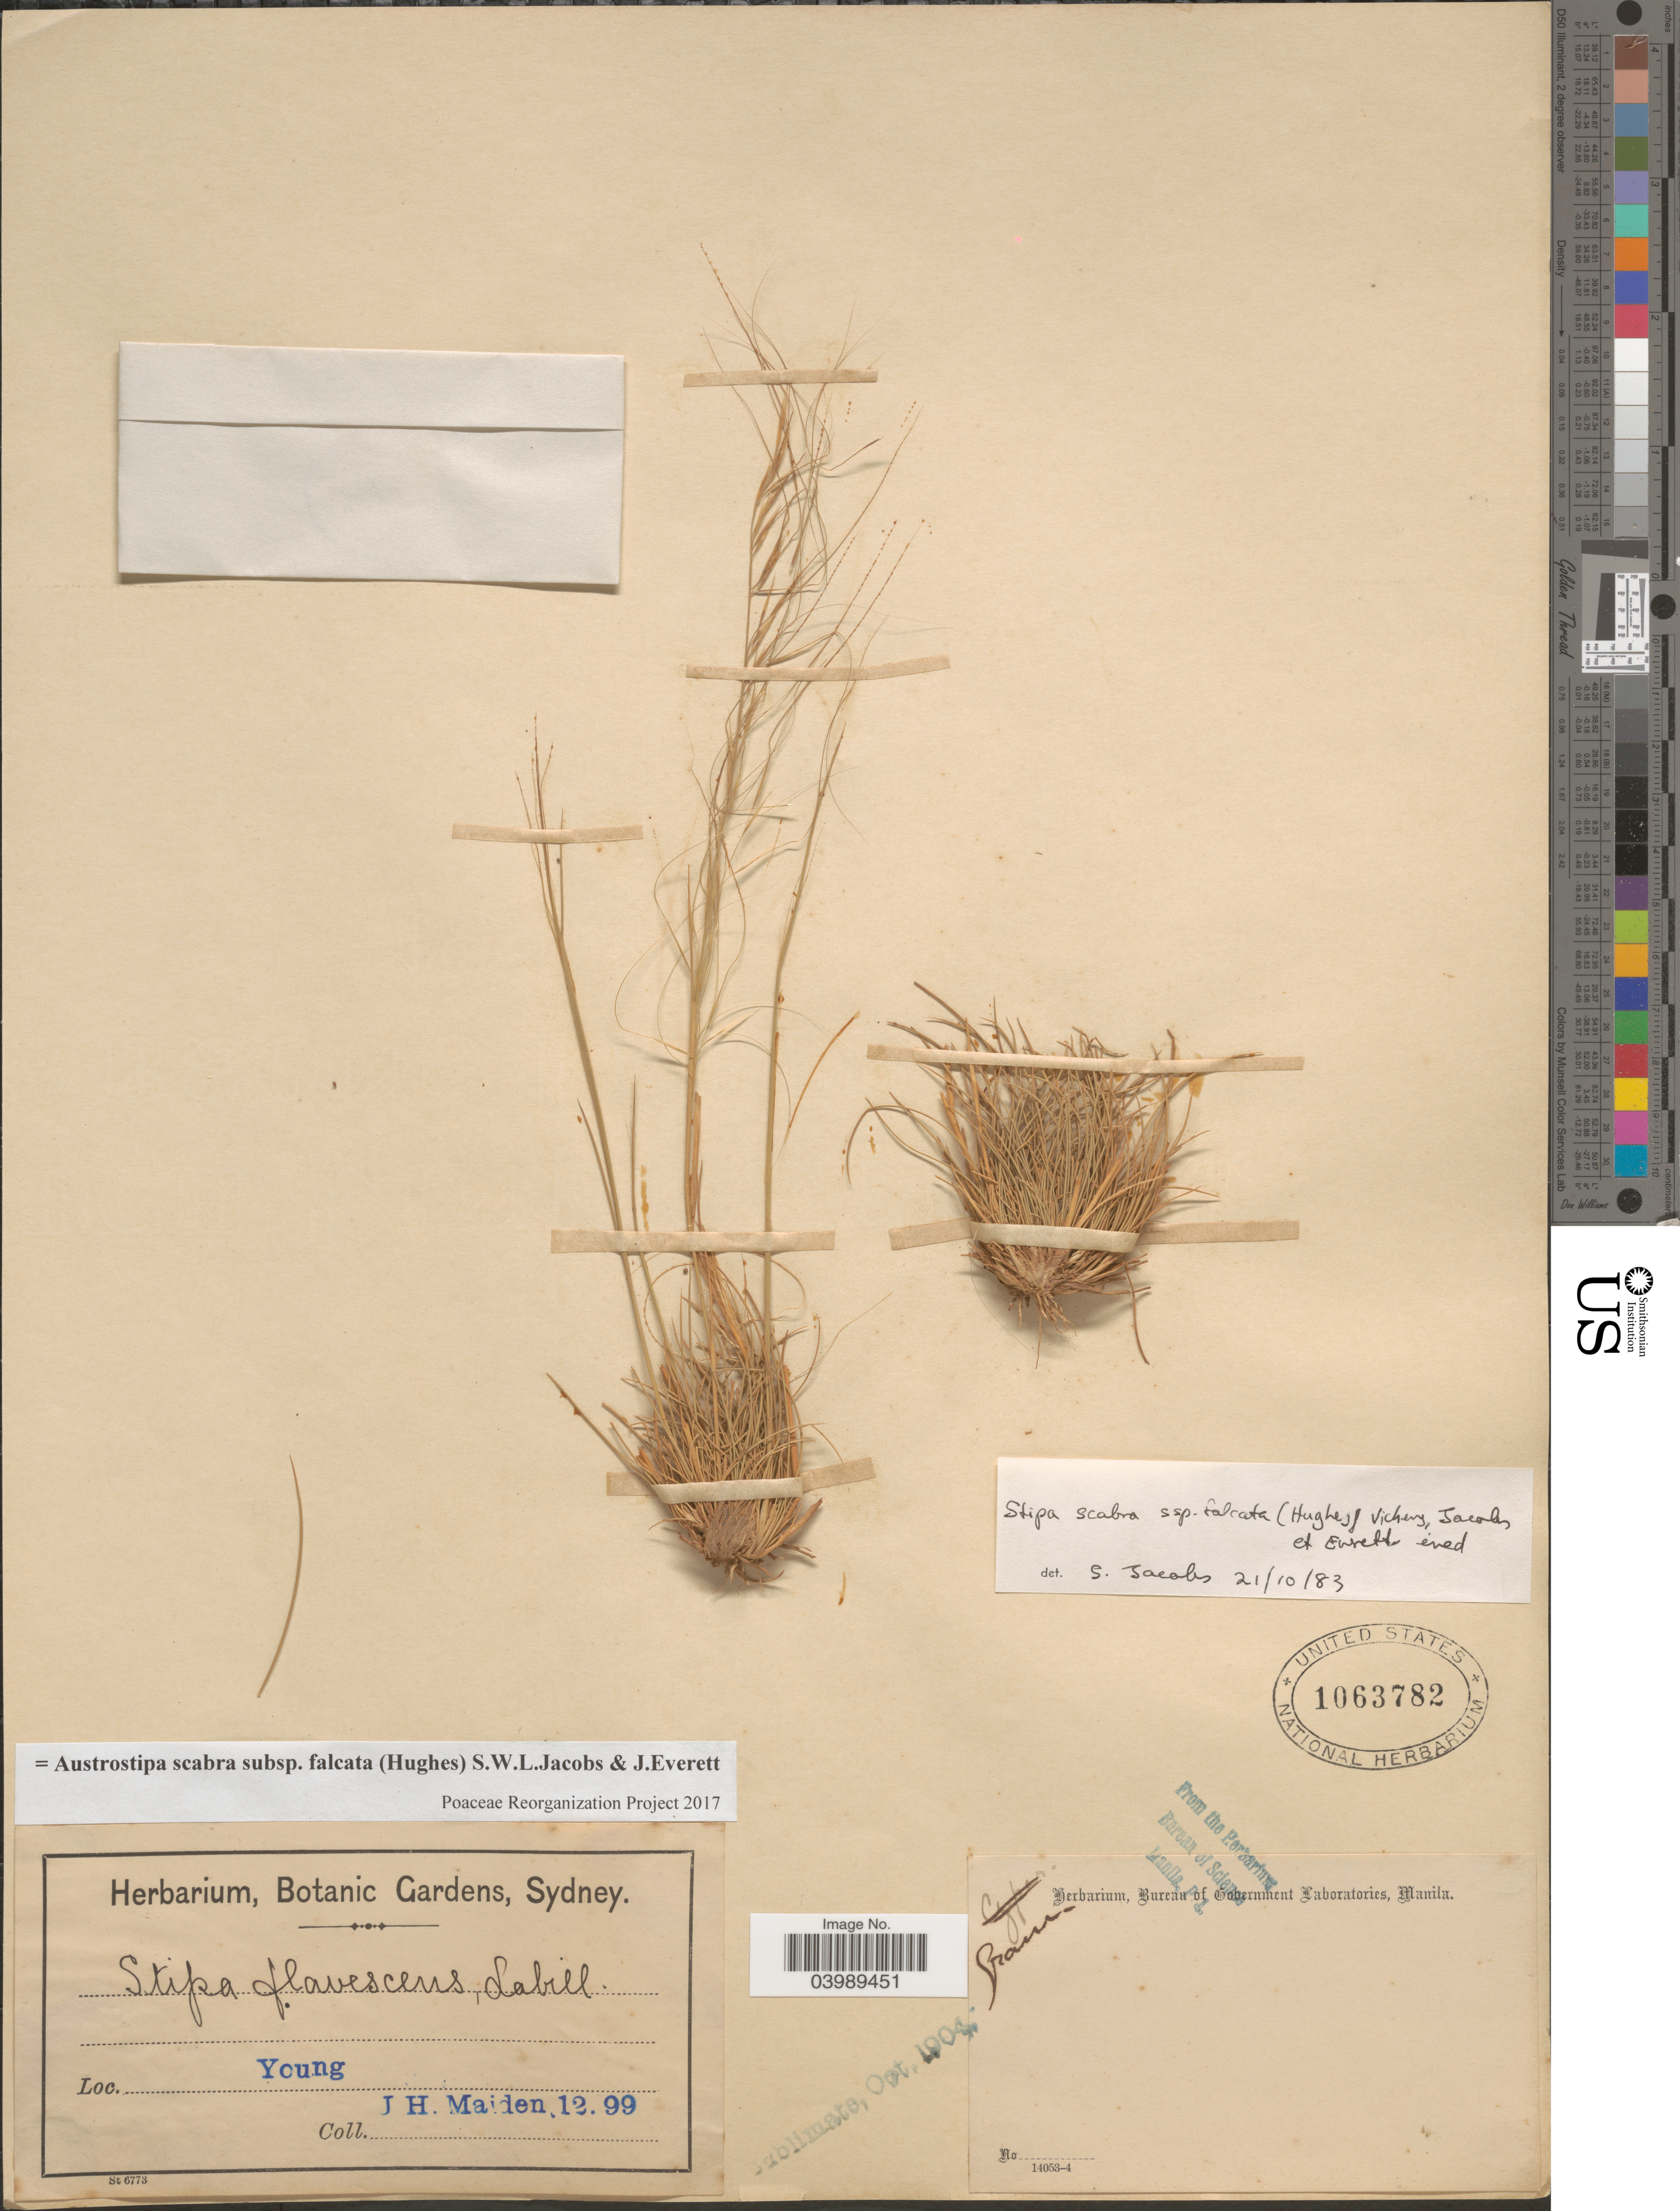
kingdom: Plantae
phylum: Tracheophyta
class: Liliopsida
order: Poales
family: Poaceae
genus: Austrostipa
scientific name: Austrostipa scabra subsp. falcata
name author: (Hughes) S.W.L. Jacobs & J. Everett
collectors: J. Maiden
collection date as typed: Transcribed d/m/y: /12/99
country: Australia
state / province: New South Wales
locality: Young.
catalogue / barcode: US 1063782